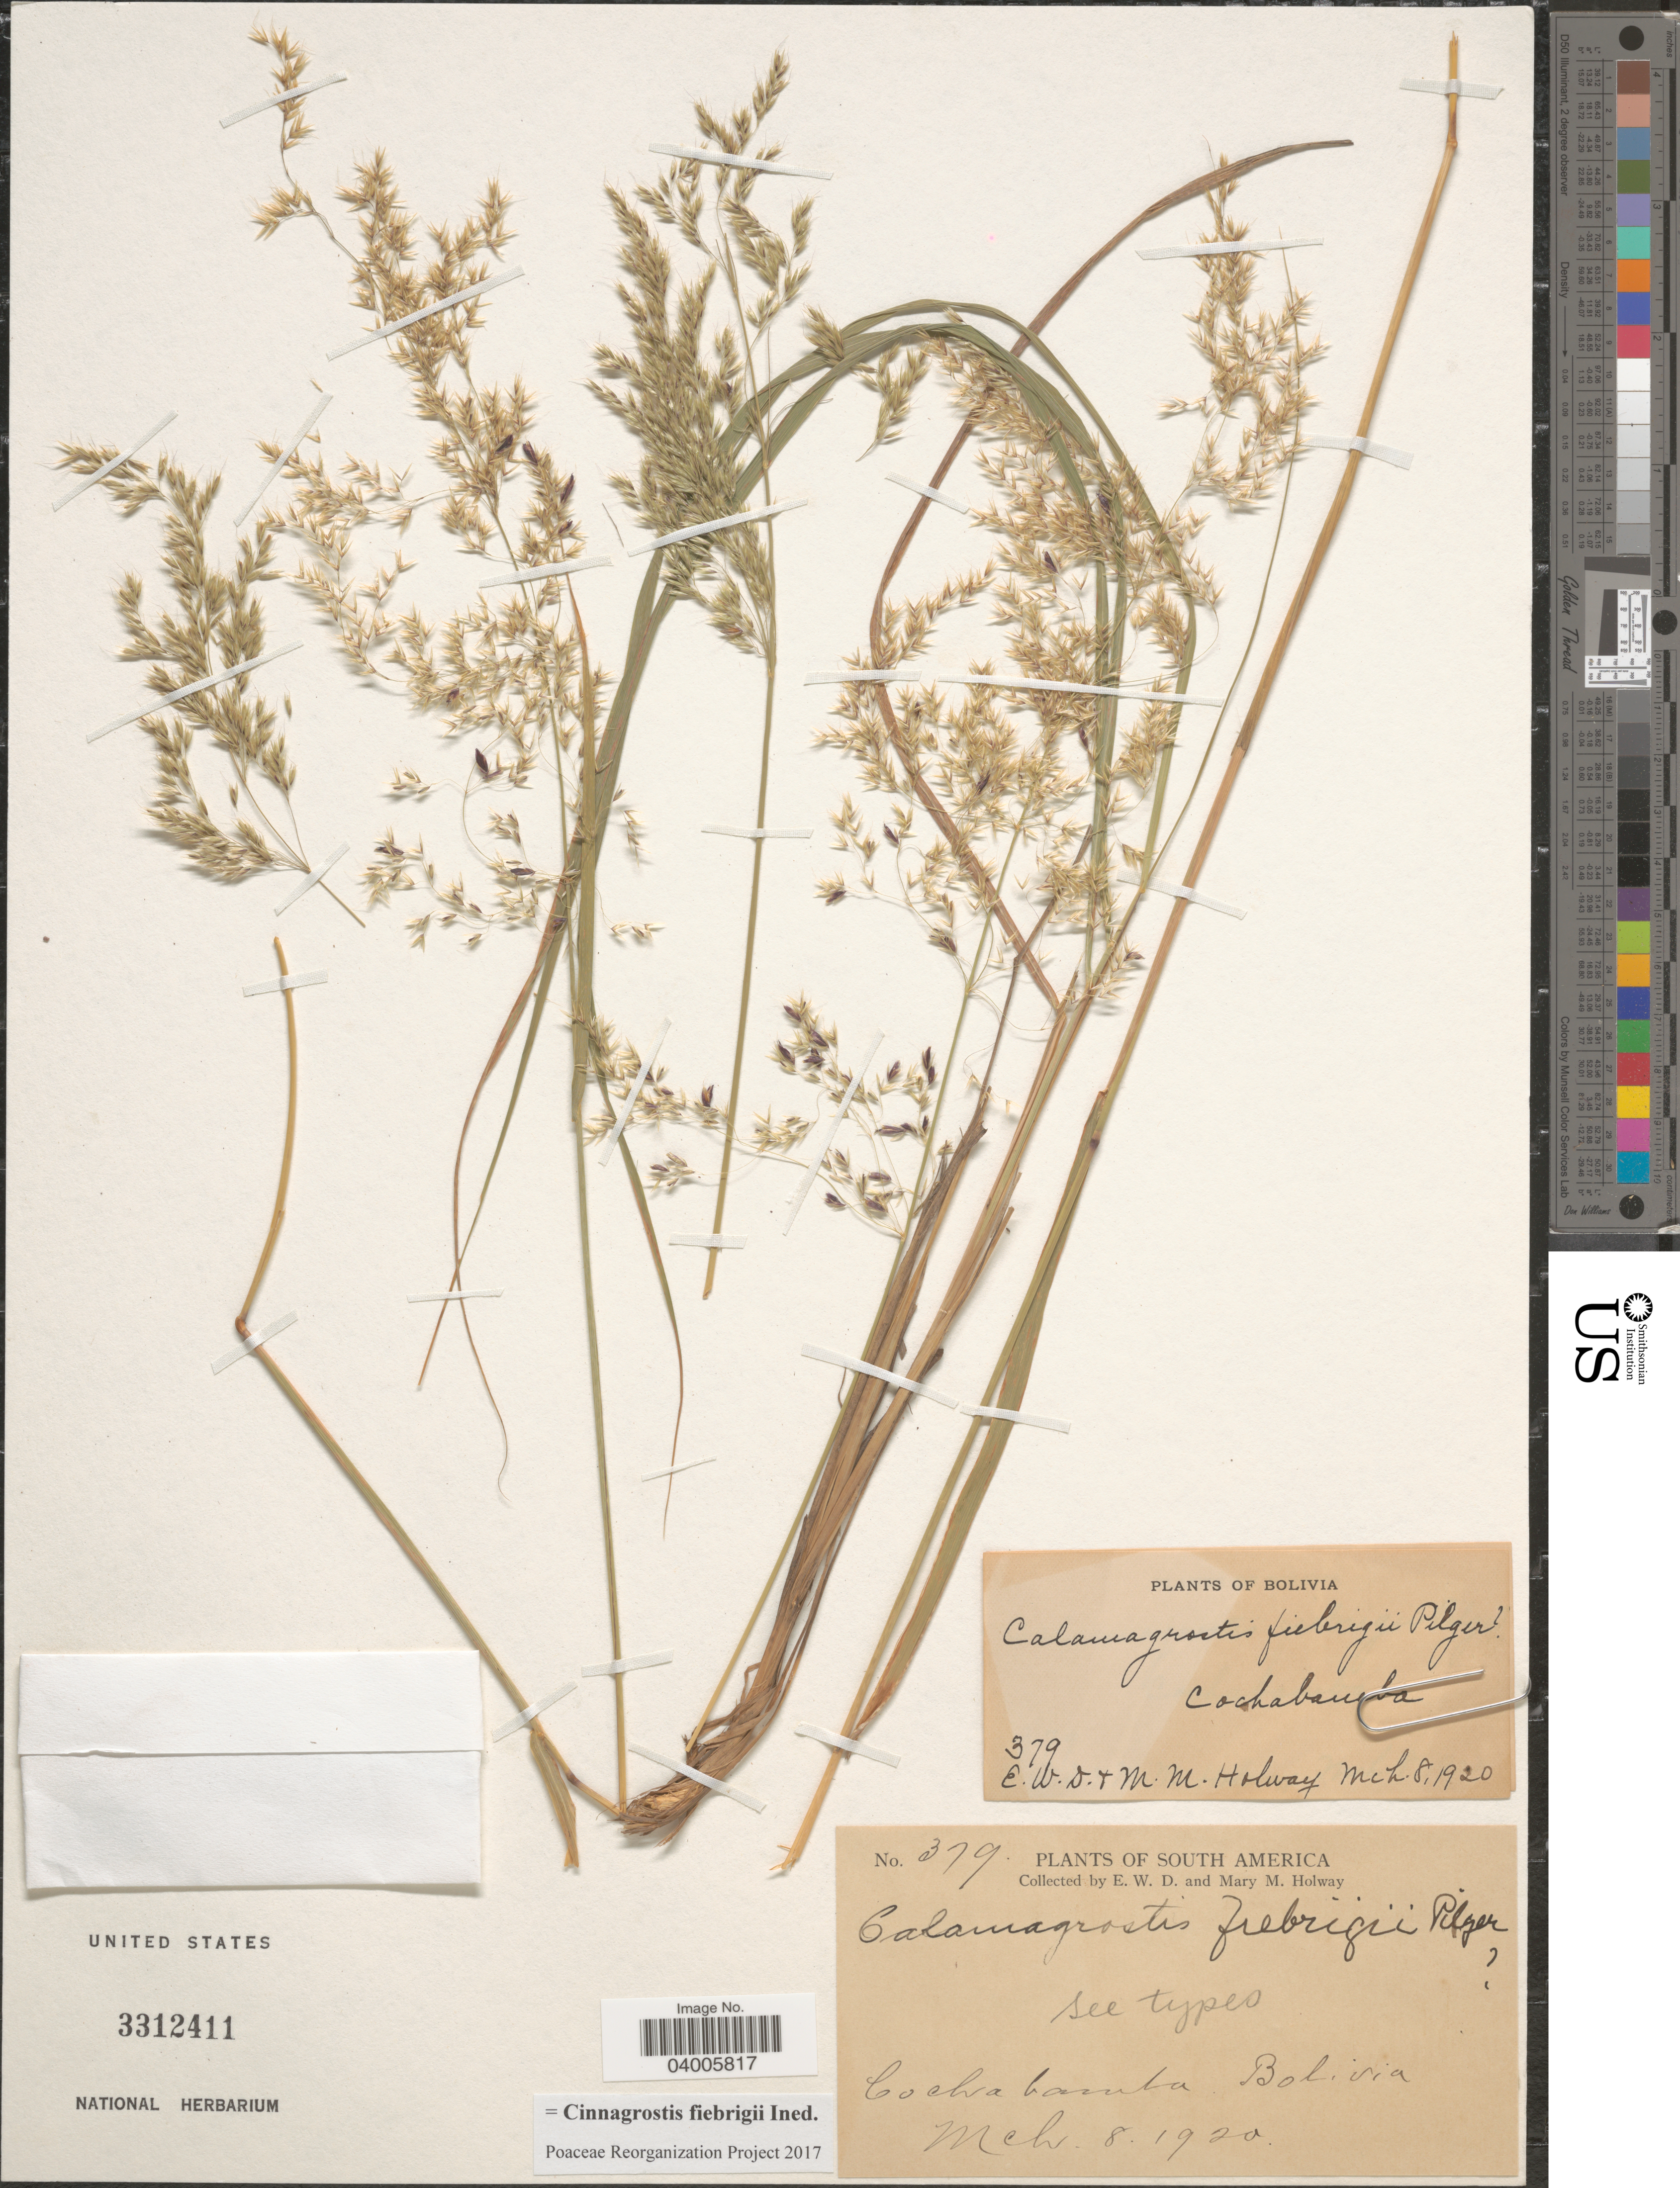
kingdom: Plantae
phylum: Tracheophyta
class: Liliopsida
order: Poales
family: Poaceae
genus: Cinnagrostis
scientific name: Cinnagrostis fiebrigii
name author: (Pilg.) P.M. Peterson et al.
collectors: E. W. D. Holway & M. M. Holway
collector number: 379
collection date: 1920-03-08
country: Bolivia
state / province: Cochabamba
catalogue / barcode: US 3312411